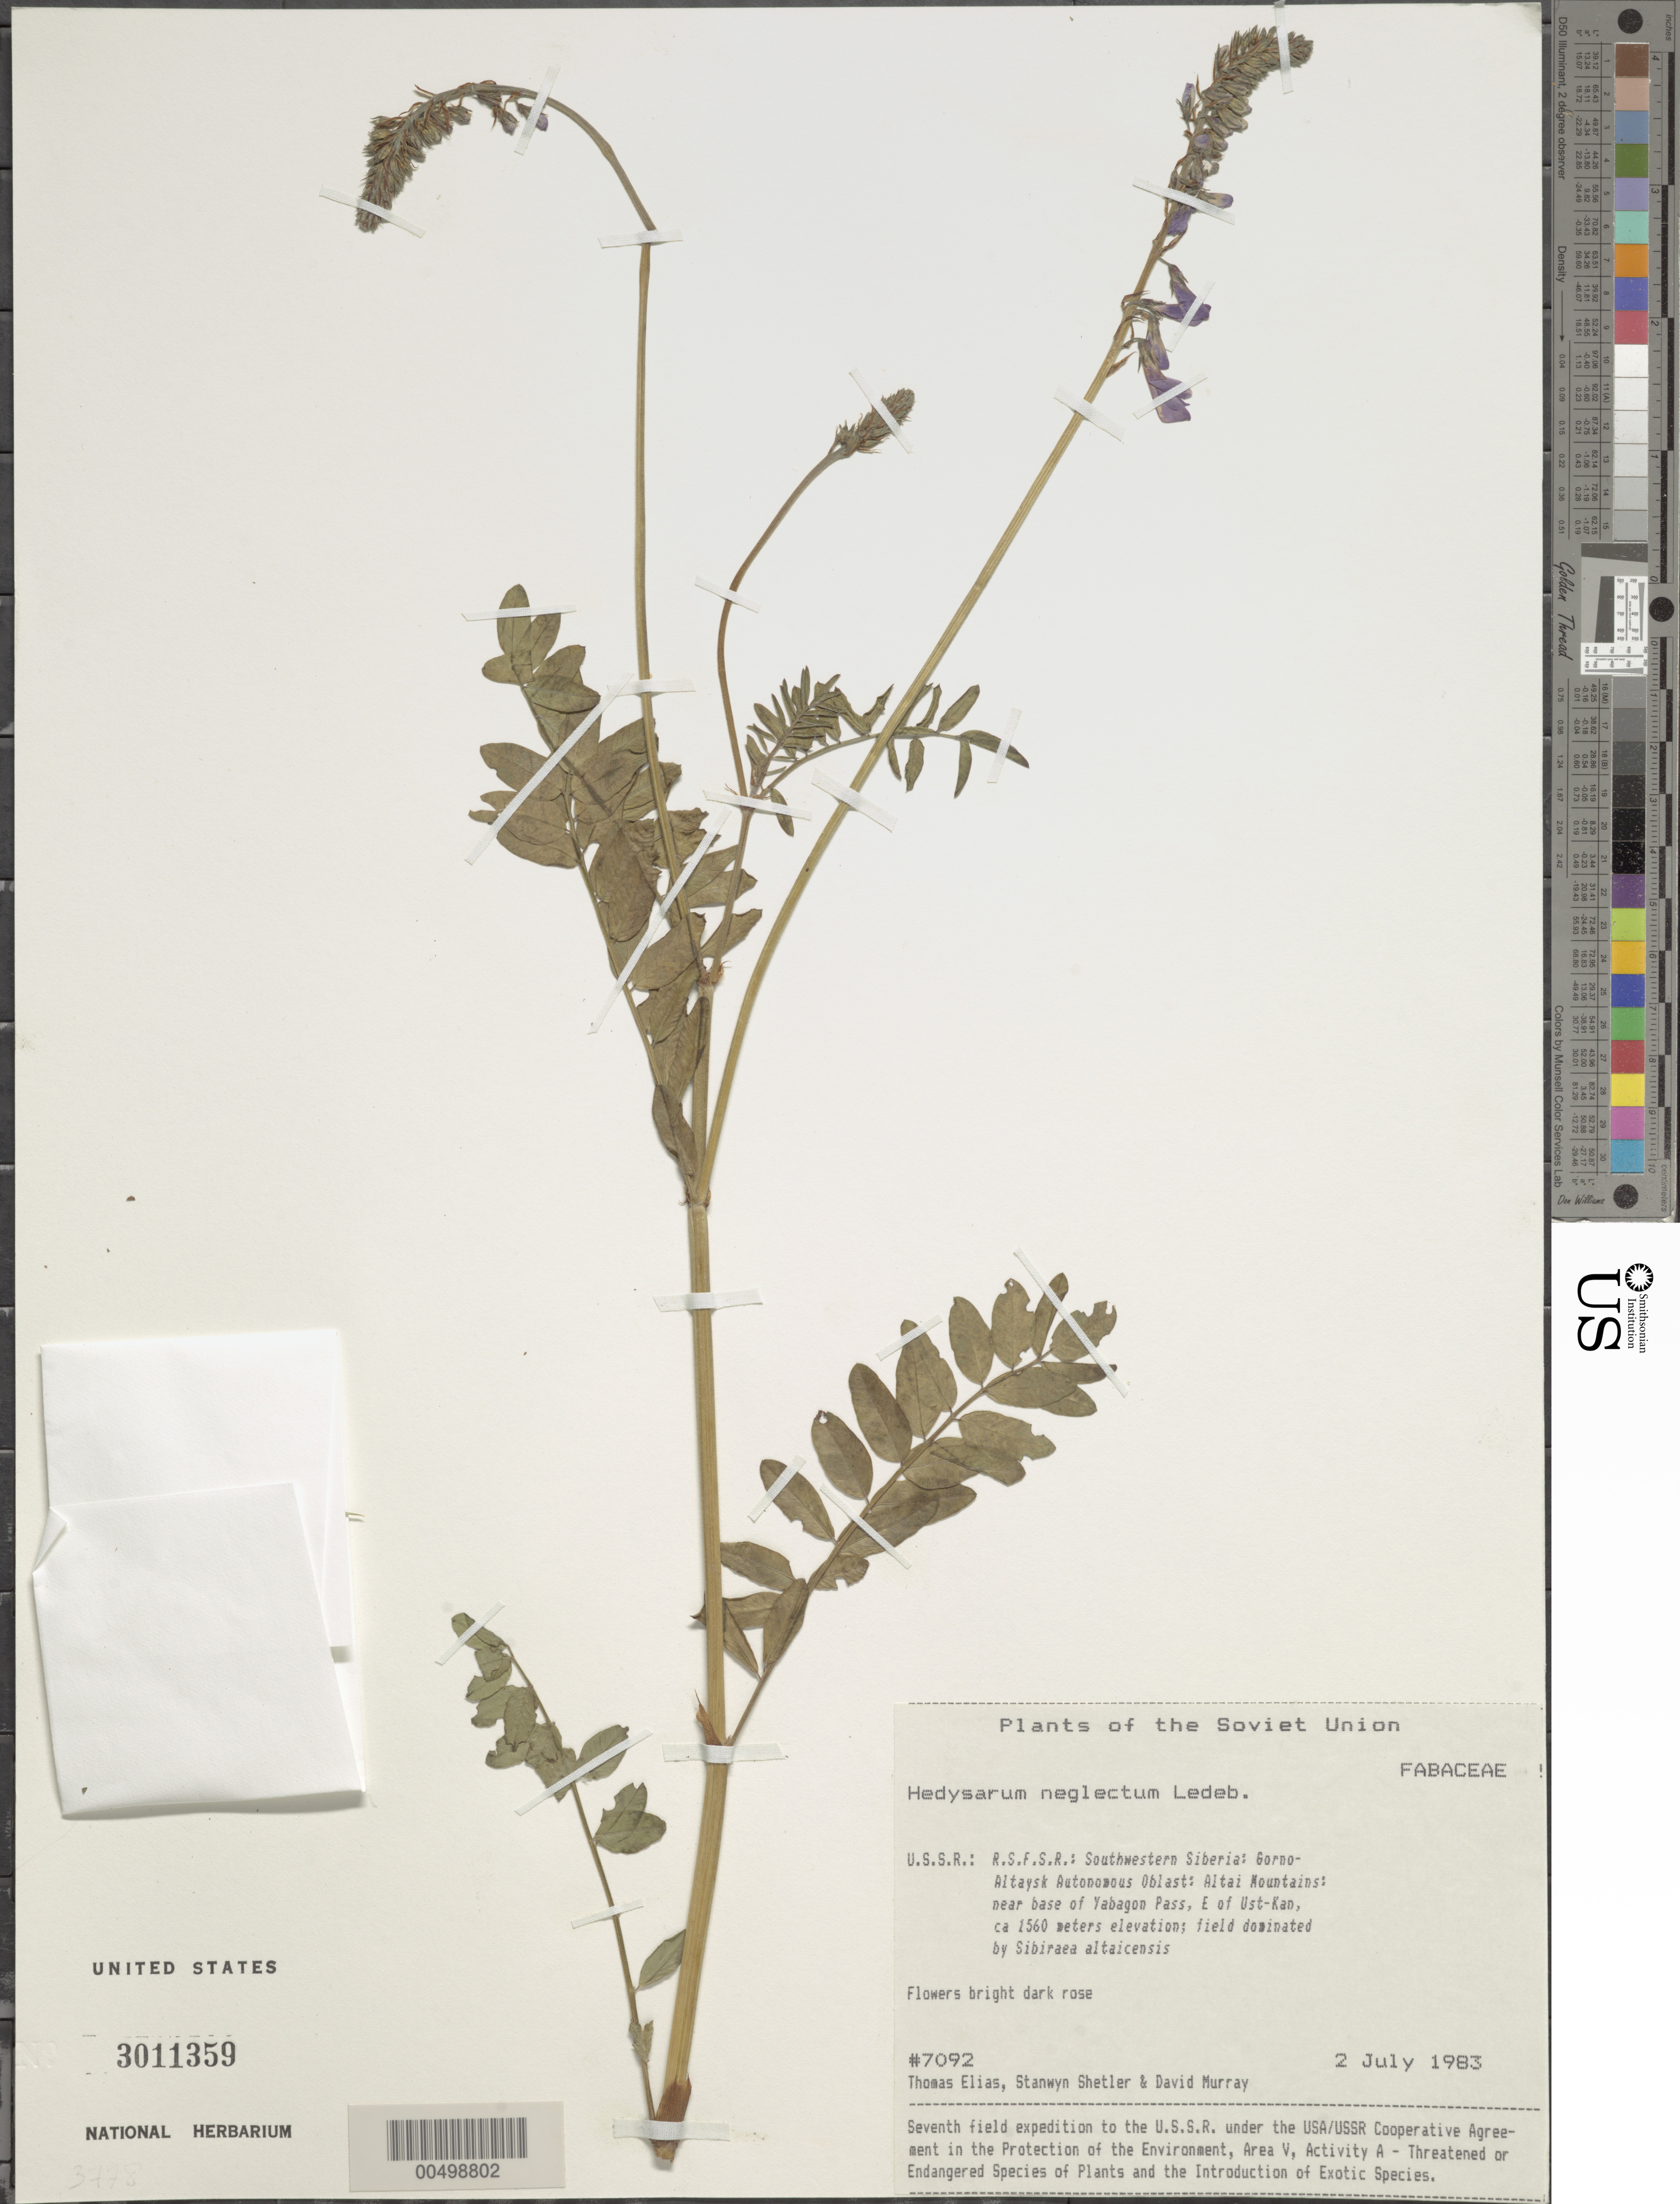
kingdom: Plantae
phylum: Tracheophyta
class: Magnoliopsida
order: Fabales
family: Fabaceae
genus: Hedysarum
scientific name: Hedysarum neglectum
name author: Ledeb.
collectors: T. Elias, S. Shetler & D. F. Murray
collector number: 7092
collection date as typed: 02 Jul 1983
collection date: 1983-07-02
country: Russian Federation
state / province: Altai Republic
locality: Altai Mountains, near base of Yabagon Pass, E of Ust-Kan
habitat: field dominated by Sibiraea altaiensis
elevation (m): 1560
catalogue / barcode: US 3011359